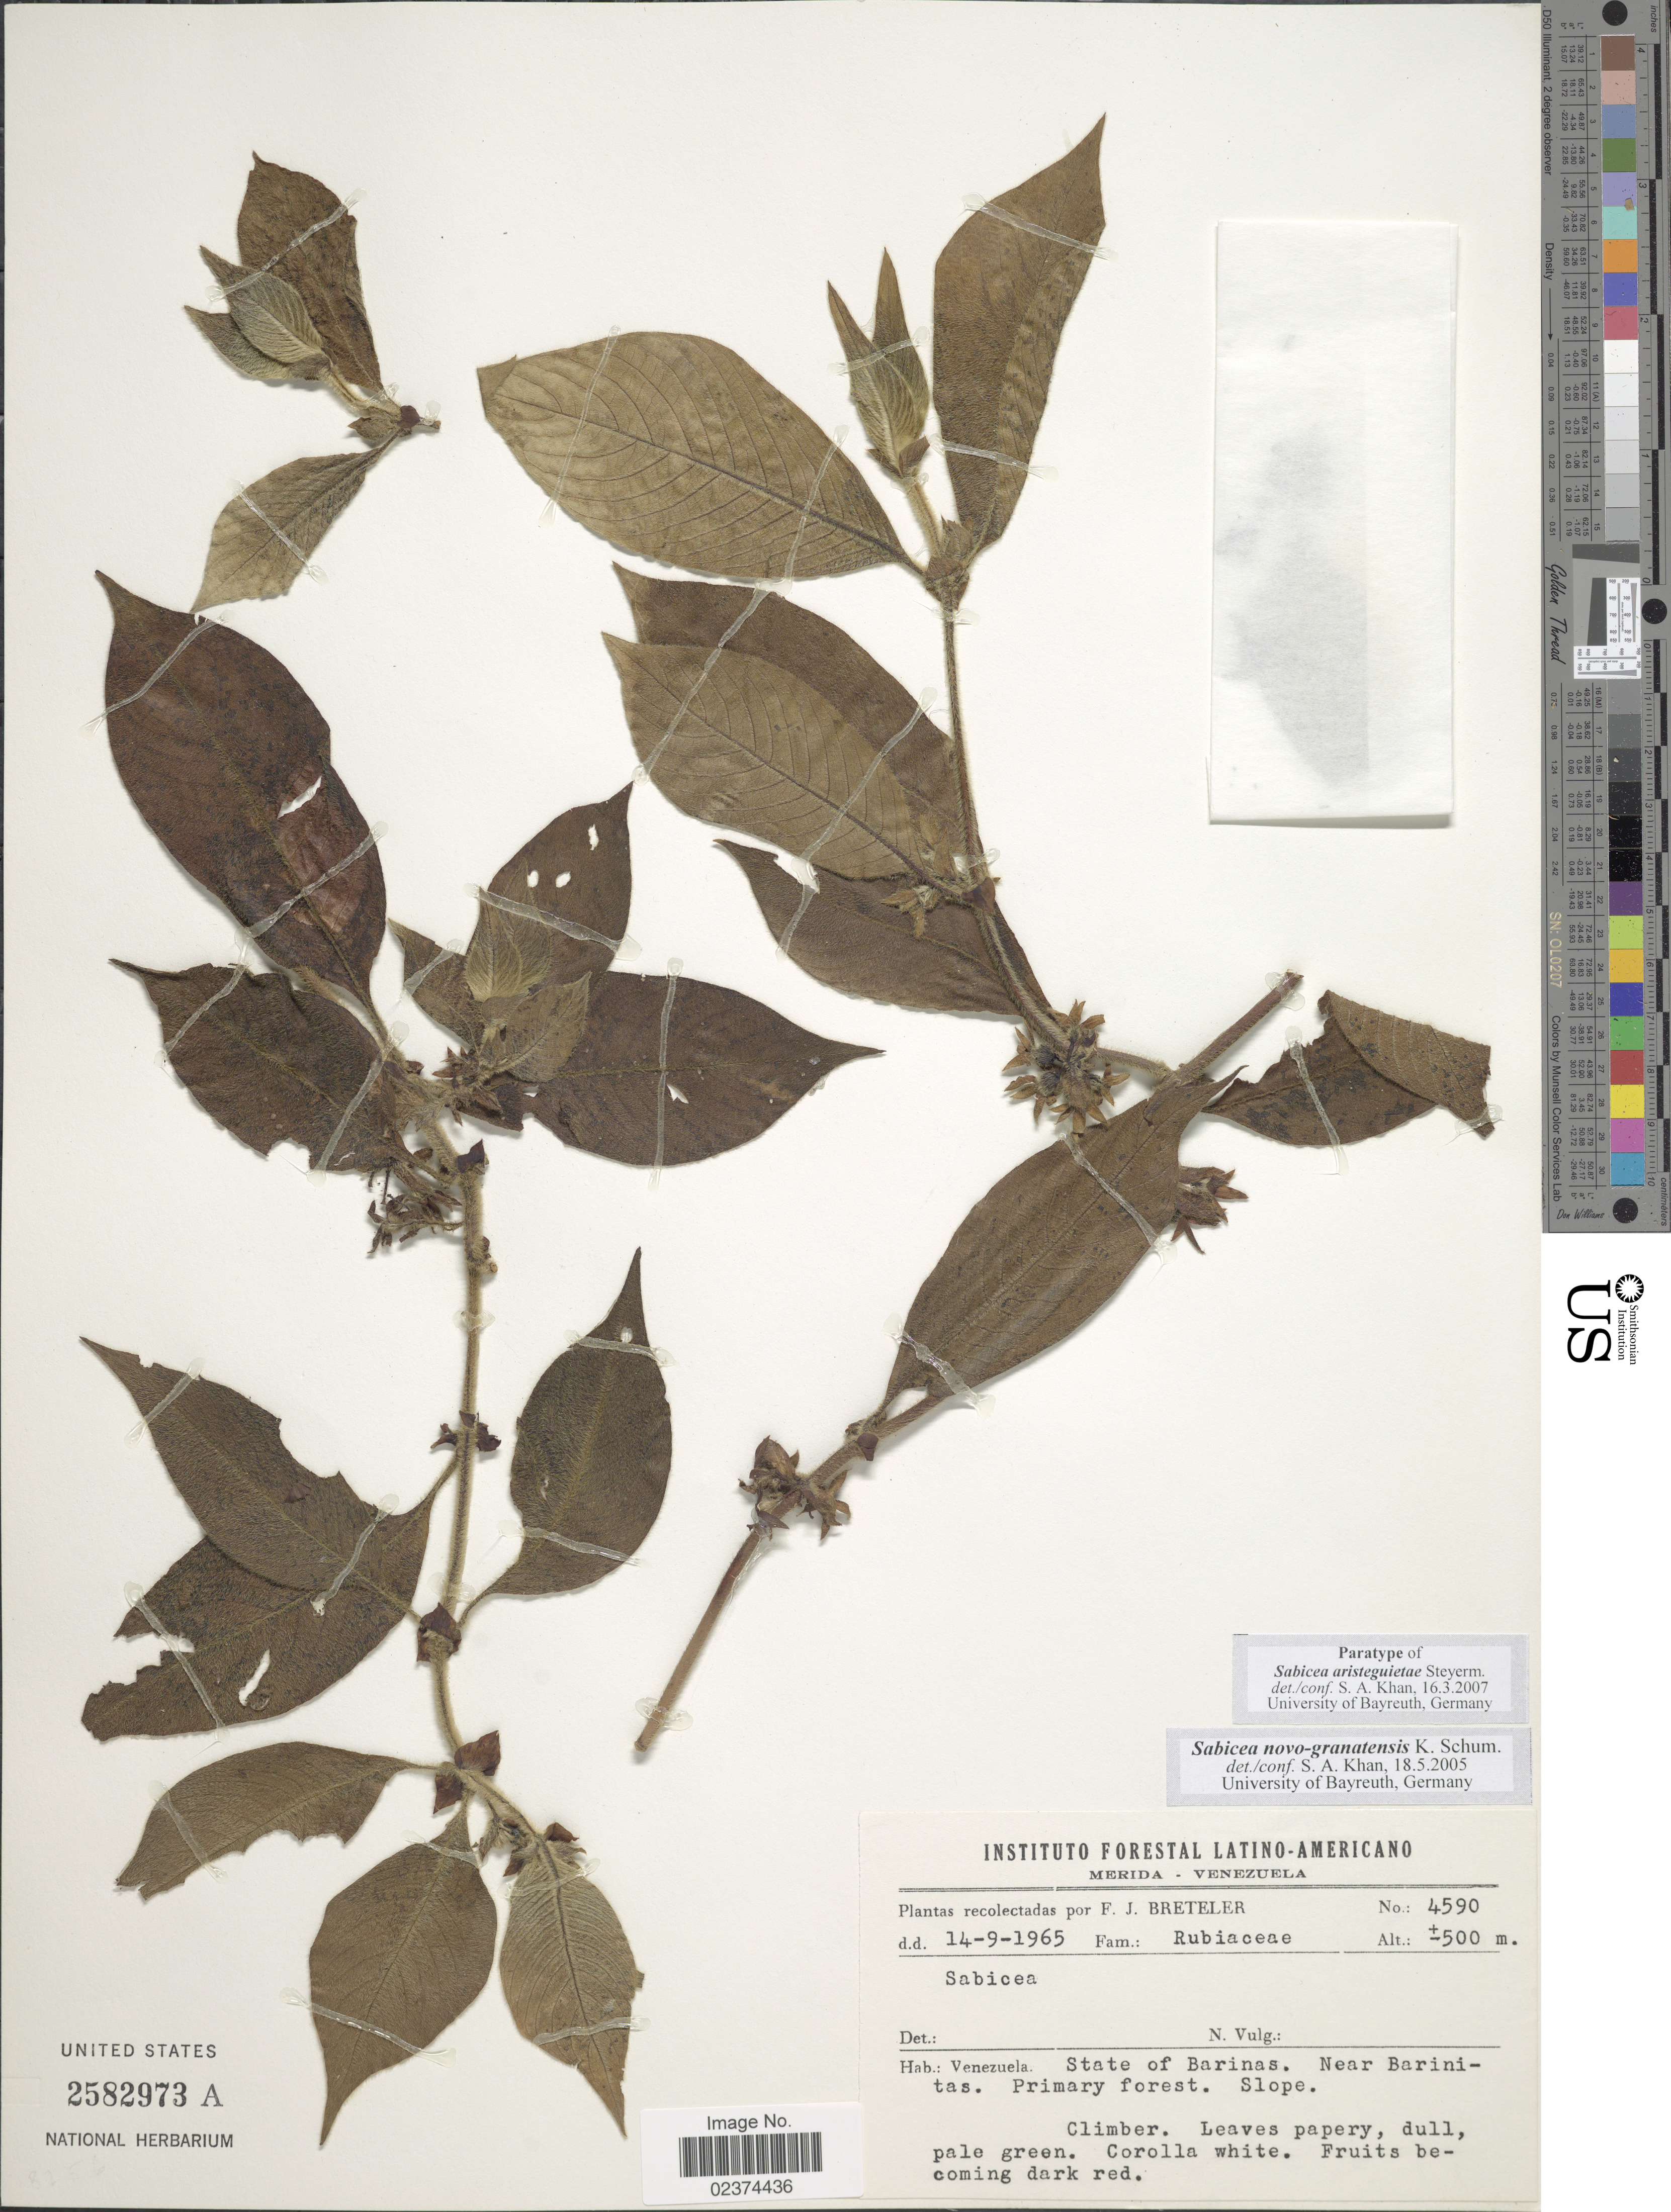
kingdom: Plantae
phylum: Tracheophyta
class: Magnoliopsida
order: Gentianales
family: Rubiaceae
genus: Sabicea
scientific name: Sabicea aristeguietae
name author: Steyerm.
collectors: F. J. Breteler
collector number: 4590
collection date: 1965-09-14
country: Venezuela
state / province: Barinas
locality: Near Barinitas. Primary forest. Slope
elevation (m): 500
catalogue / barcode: US 2582973A